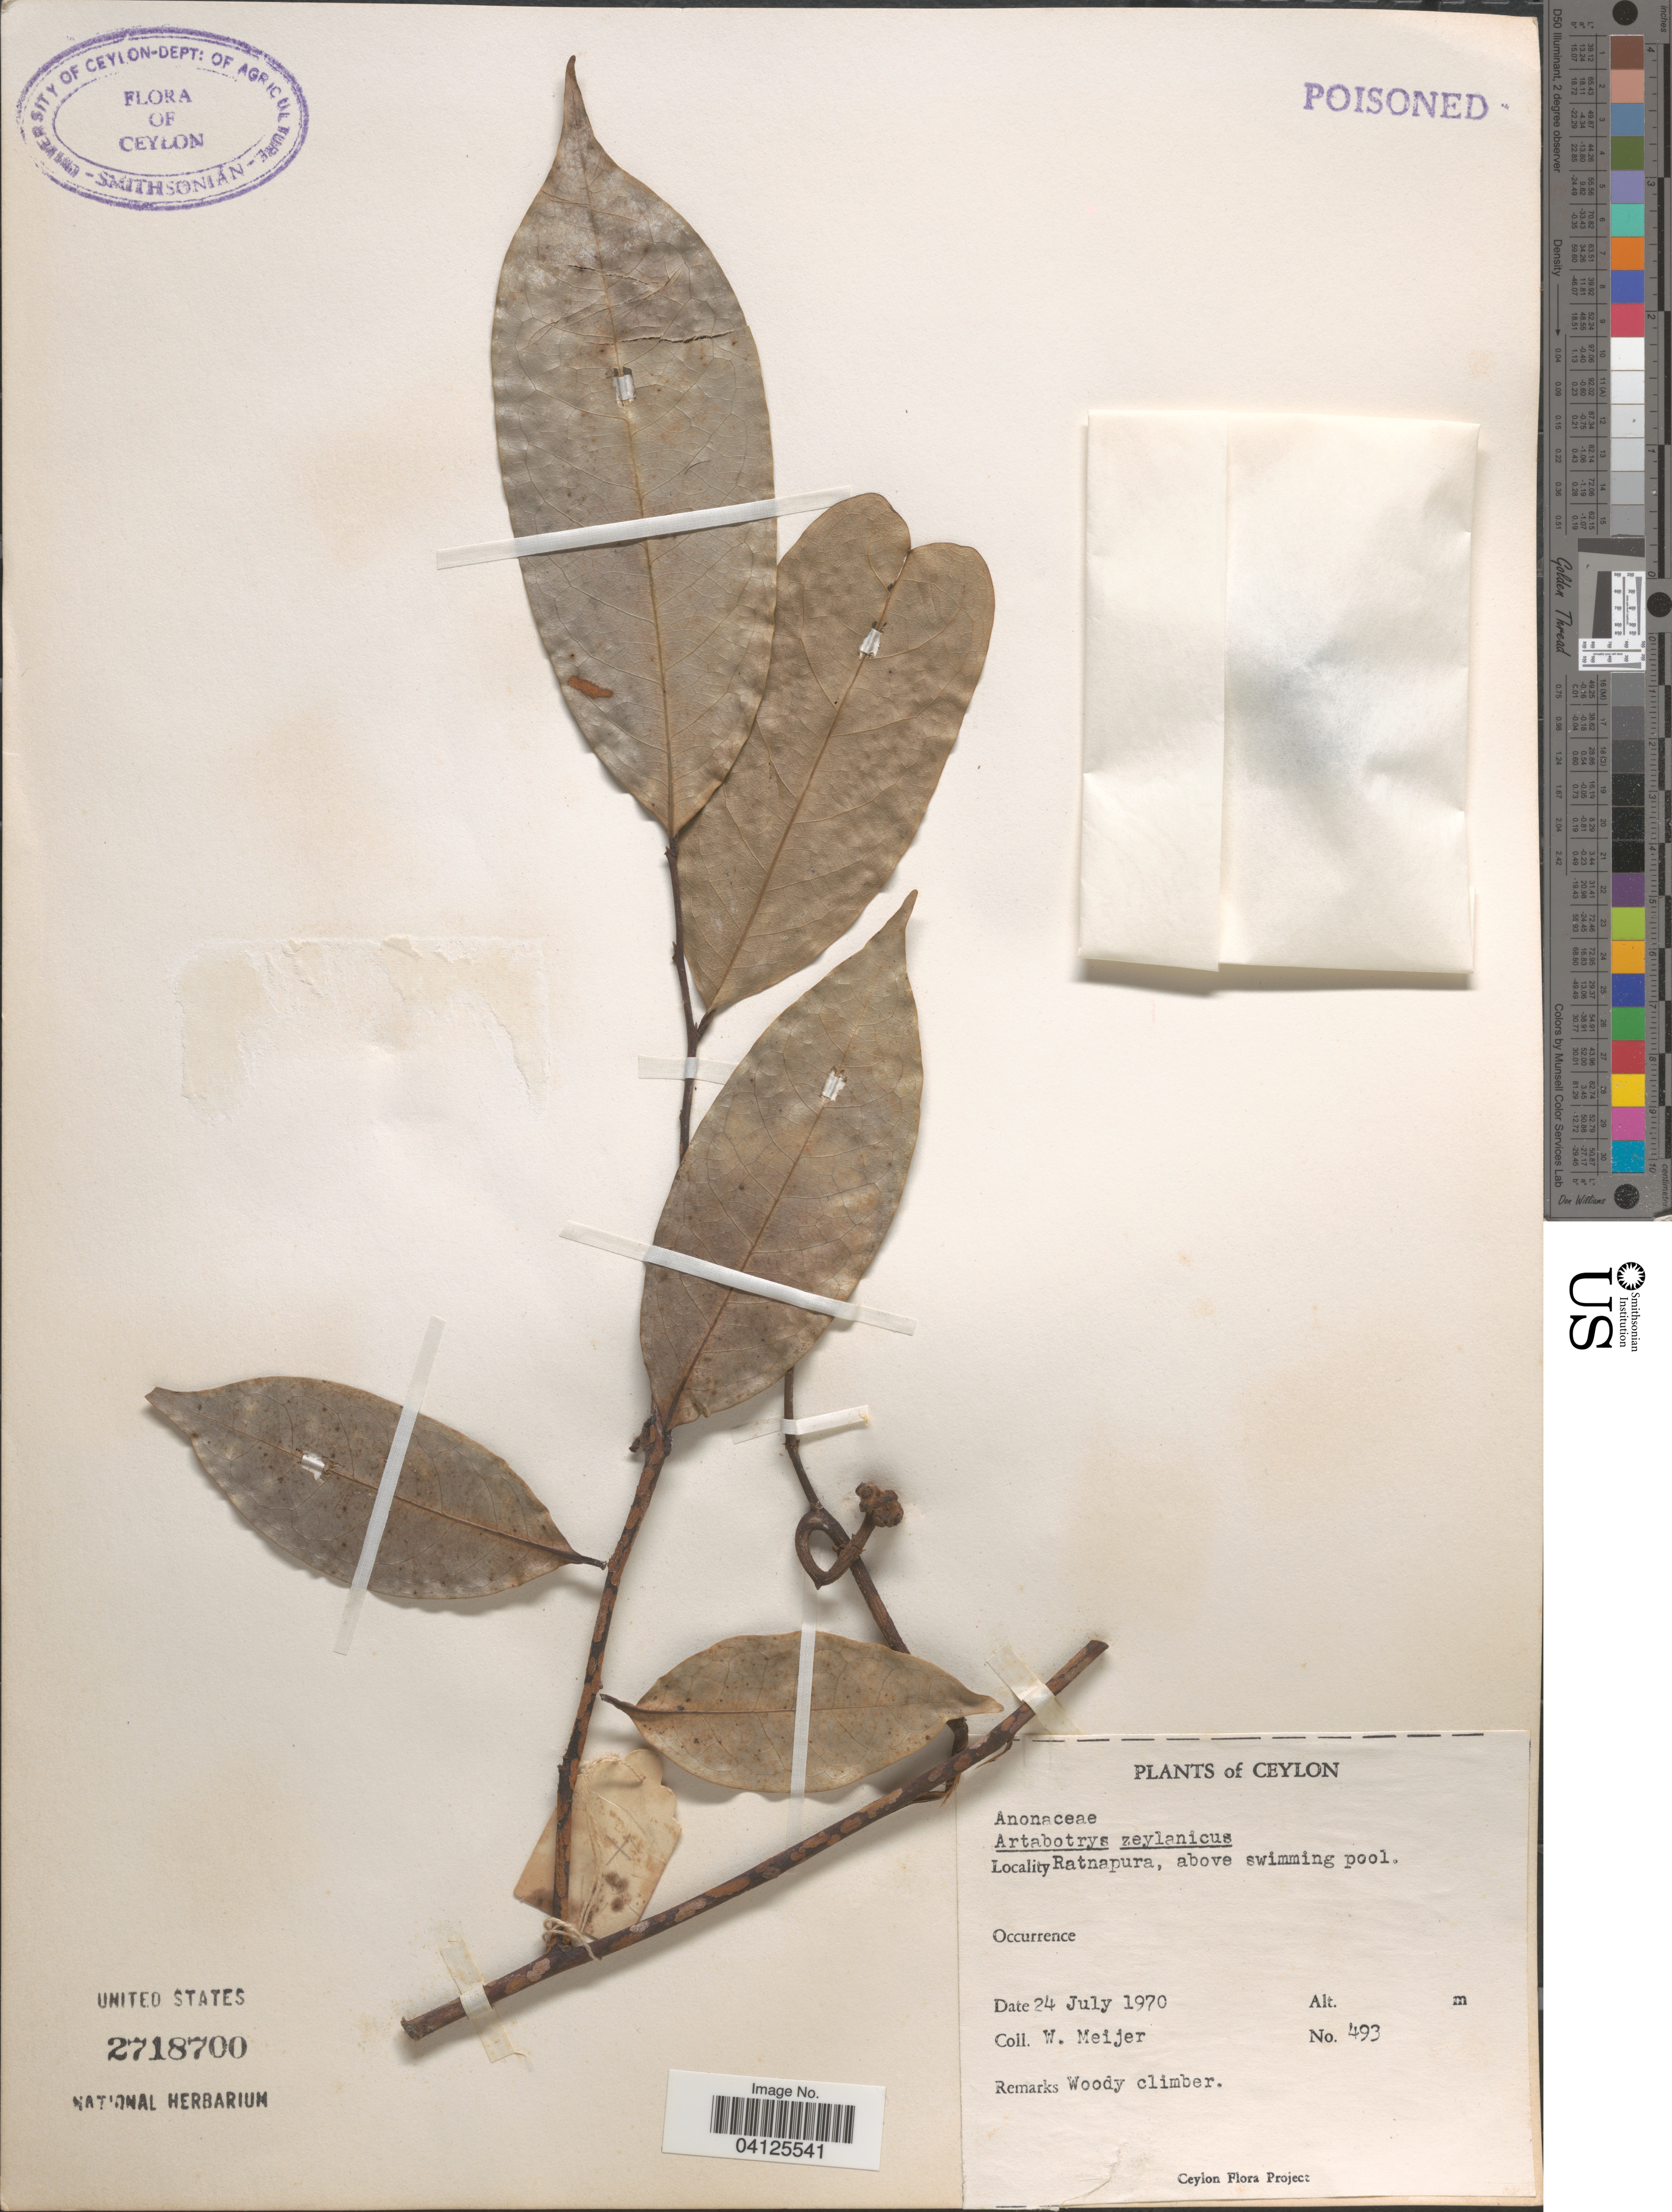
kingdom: Plantae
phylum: Tracheophyta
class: Magnoliopsida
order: Magnoliales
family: Annonaceae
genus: Artabotrys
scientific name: Artabotrys zeylanicus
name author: Hook. f. & Thomson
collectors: W. Meijer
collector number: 493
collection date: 1970-07-24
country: Sri Lanka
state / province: Sabaragamuwa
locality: Ceylon. Ratnapura, above swimming pool.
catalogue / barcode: US 2718700